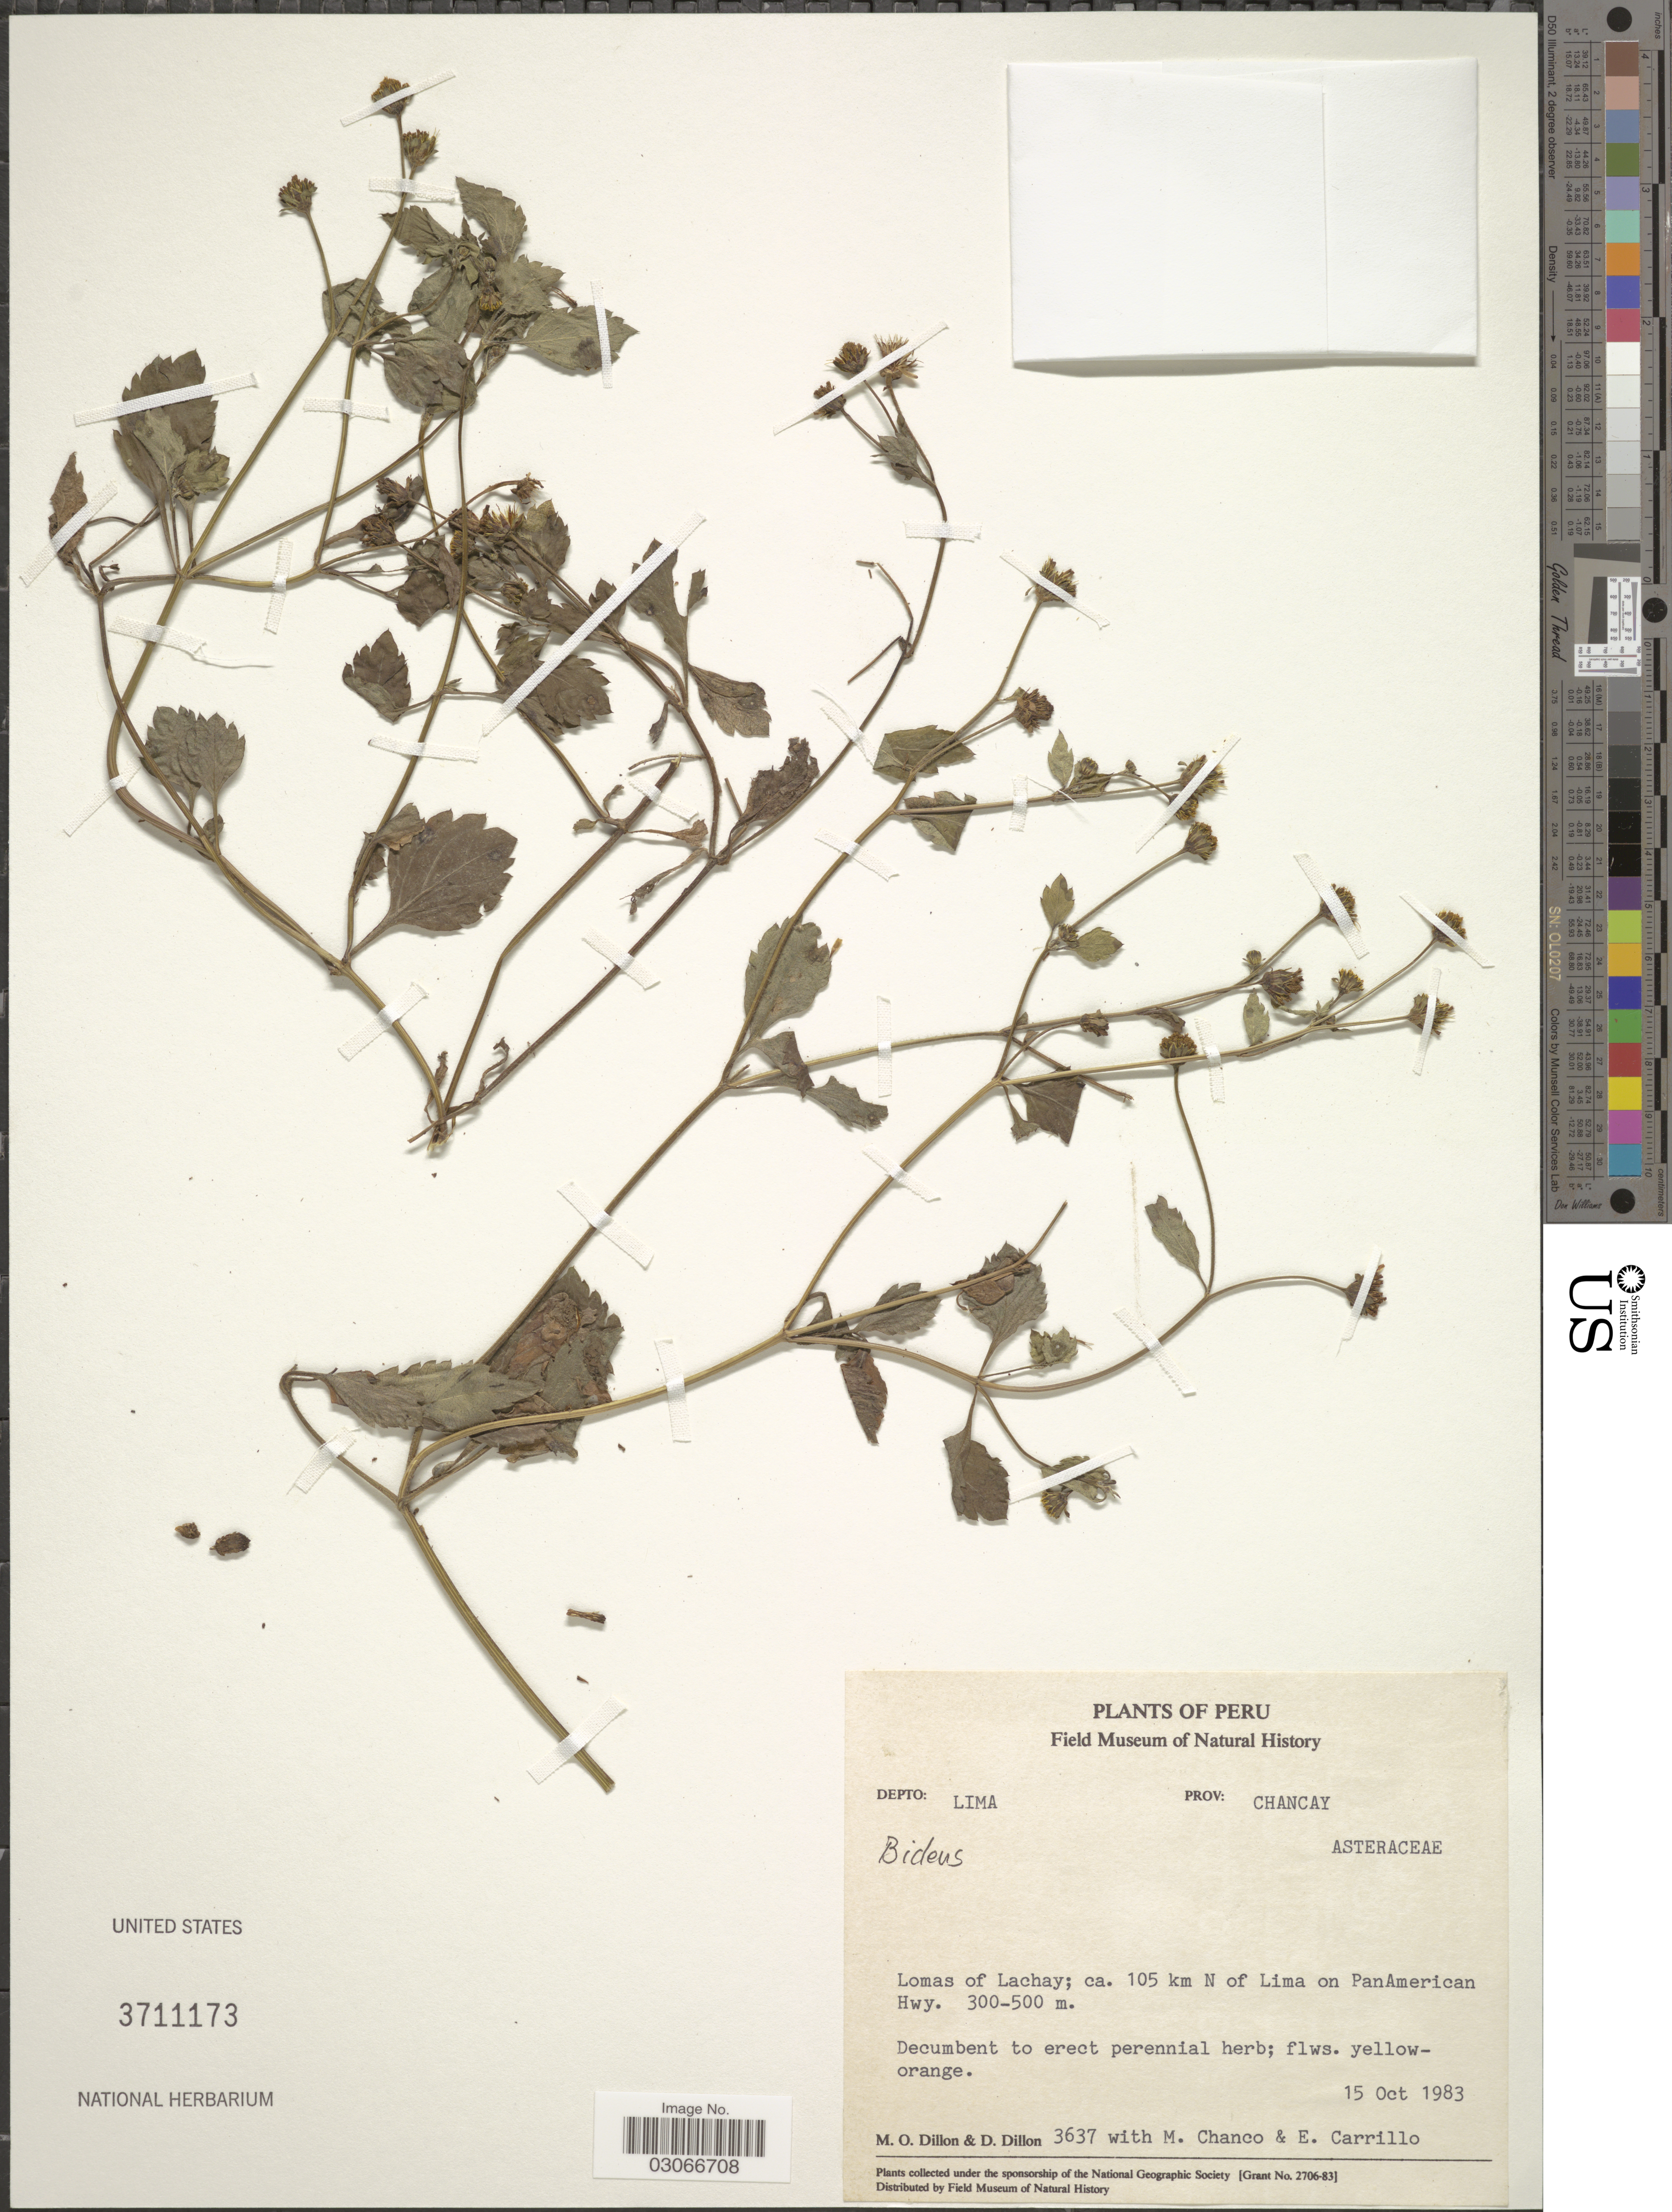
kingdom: Plantae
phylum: Tracheophyta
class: Magnoliopsida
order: Asterales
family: Asteraceae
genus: Bidens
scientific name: Bidens sp.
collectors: M. O. Dillon, D. Dillon, M. Chanco & E. Carrillo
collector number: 3637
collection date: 1983-10-15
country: Peru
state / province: Lima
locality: Depto: Lima. Prov: Chancay. Lomas of Lachay; ca. 105 km N of Lima on PanAmerican Hwy.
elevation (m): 300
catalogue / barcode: US 3711173